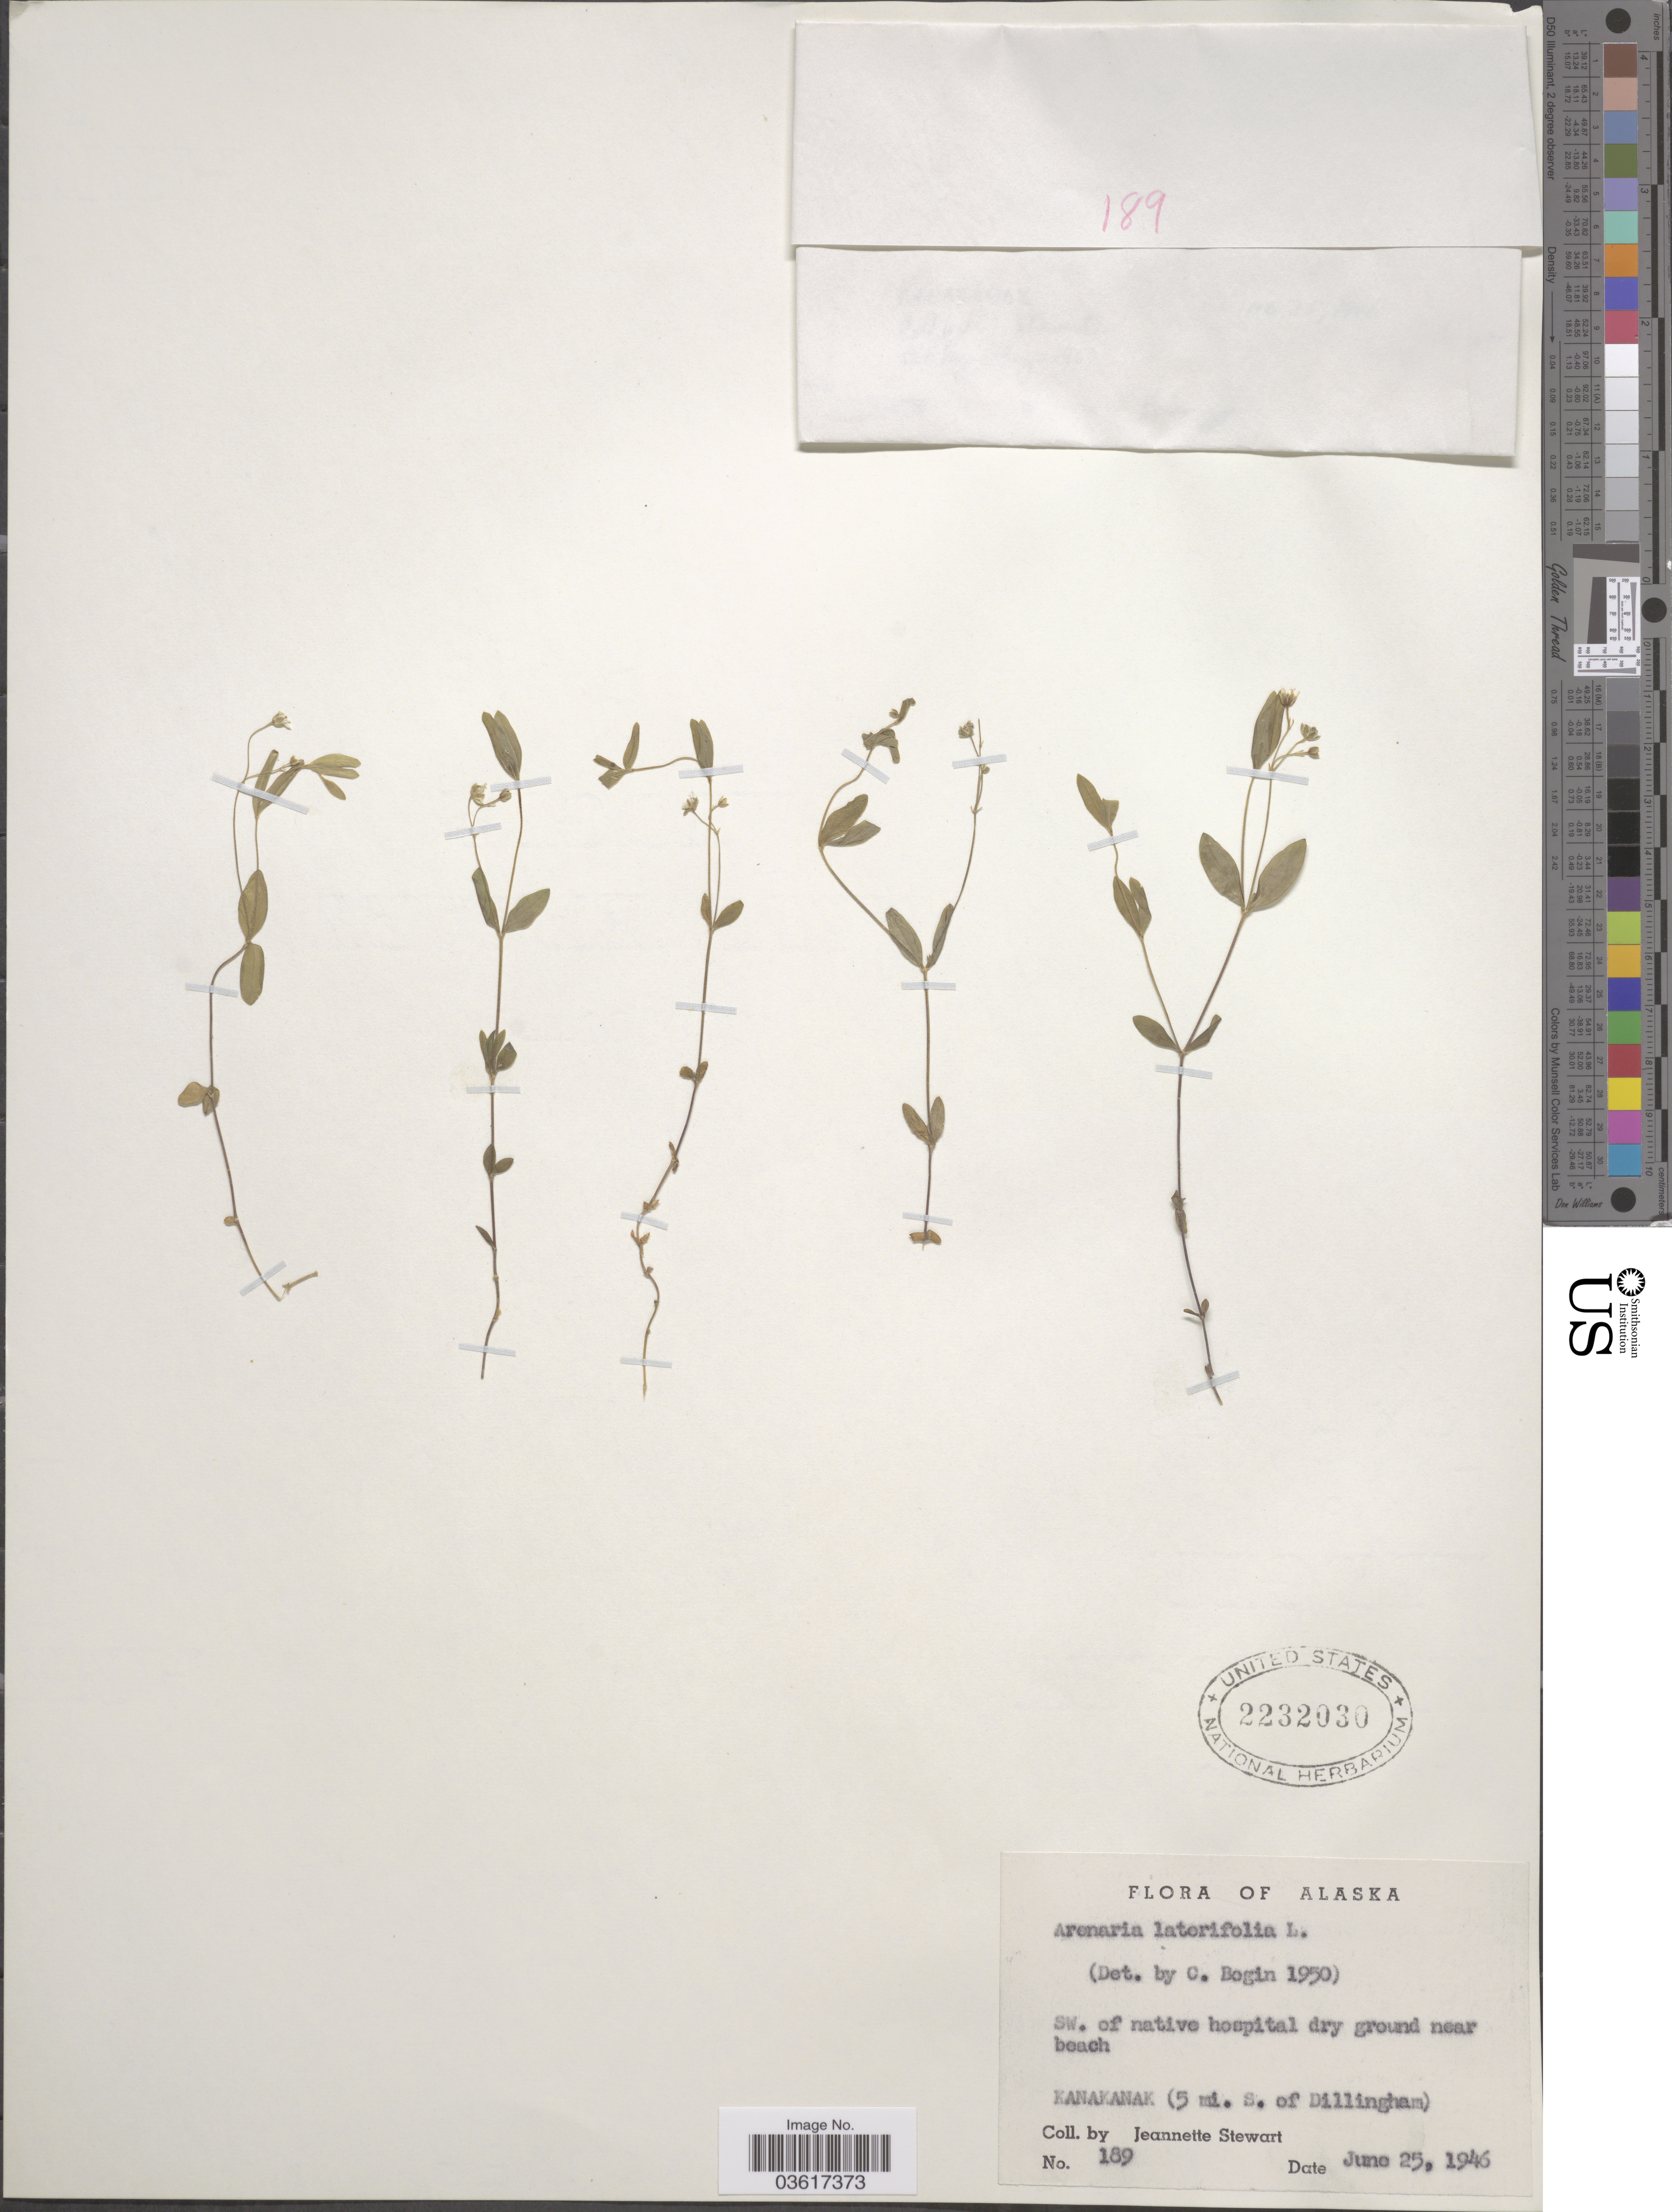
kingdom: Plantae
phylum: Tracheophyta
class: Magnoliopsida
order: Caryophyllales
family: Caryophyllaceae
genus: Moehringia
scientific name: Moehringia lateriflora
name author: (L.) Fenzl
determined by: Strong, Mark T., (BOT), Smithsonian Institution - National Museum of Natural History (UNITED STATES)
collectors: J. Stewart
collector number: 189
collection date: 1946-06-25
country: United States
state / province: Alaska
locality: SW. of native hospital dry ground near beach. Kanakanak (5 mi. S. of Dillingham).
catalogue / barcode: US 2232030